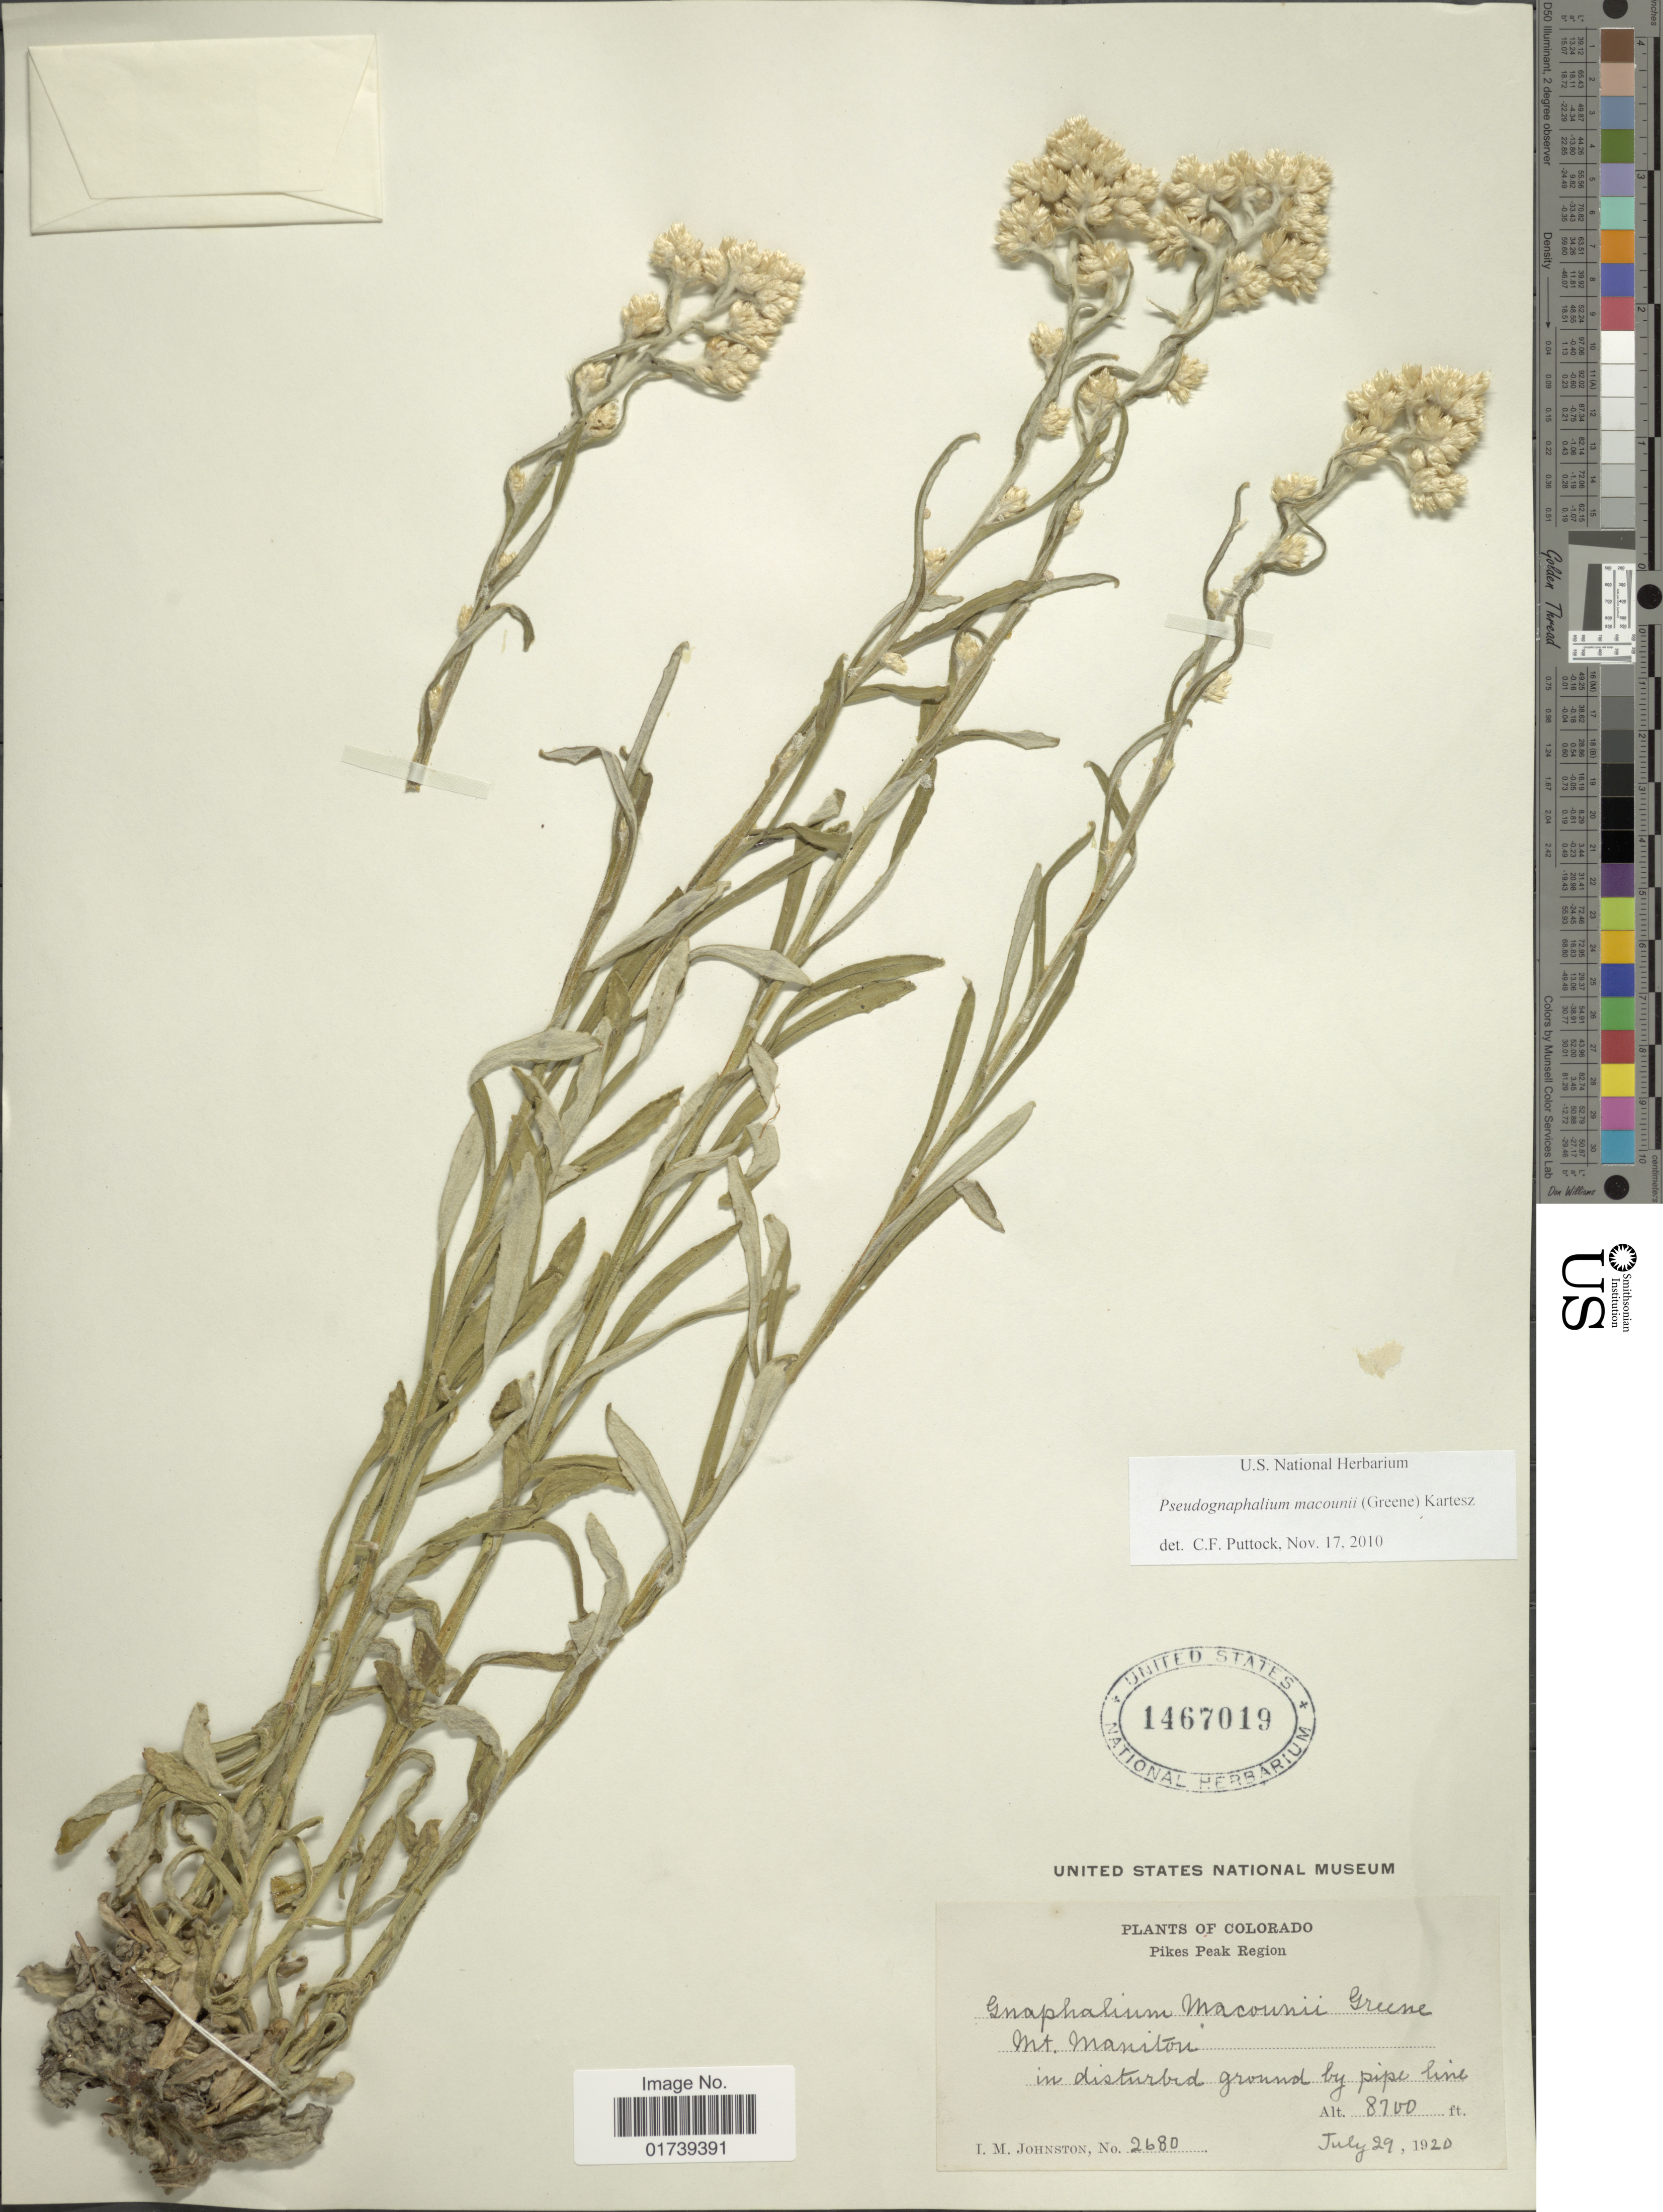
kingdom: Plantae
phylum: Tracheophyta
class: Magnoliopsida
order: Asterales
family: Asteraceae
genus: Pseudognaphalium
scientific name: Pseudognaphalium macounii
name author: (Greene) Kartesz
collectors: I.M. Johnston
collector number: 2680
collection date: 1920-07-29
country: United States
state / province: Colorado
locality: Pikes Peak Region, Mt. Maniton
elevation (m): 2652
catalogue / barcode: US 1467019